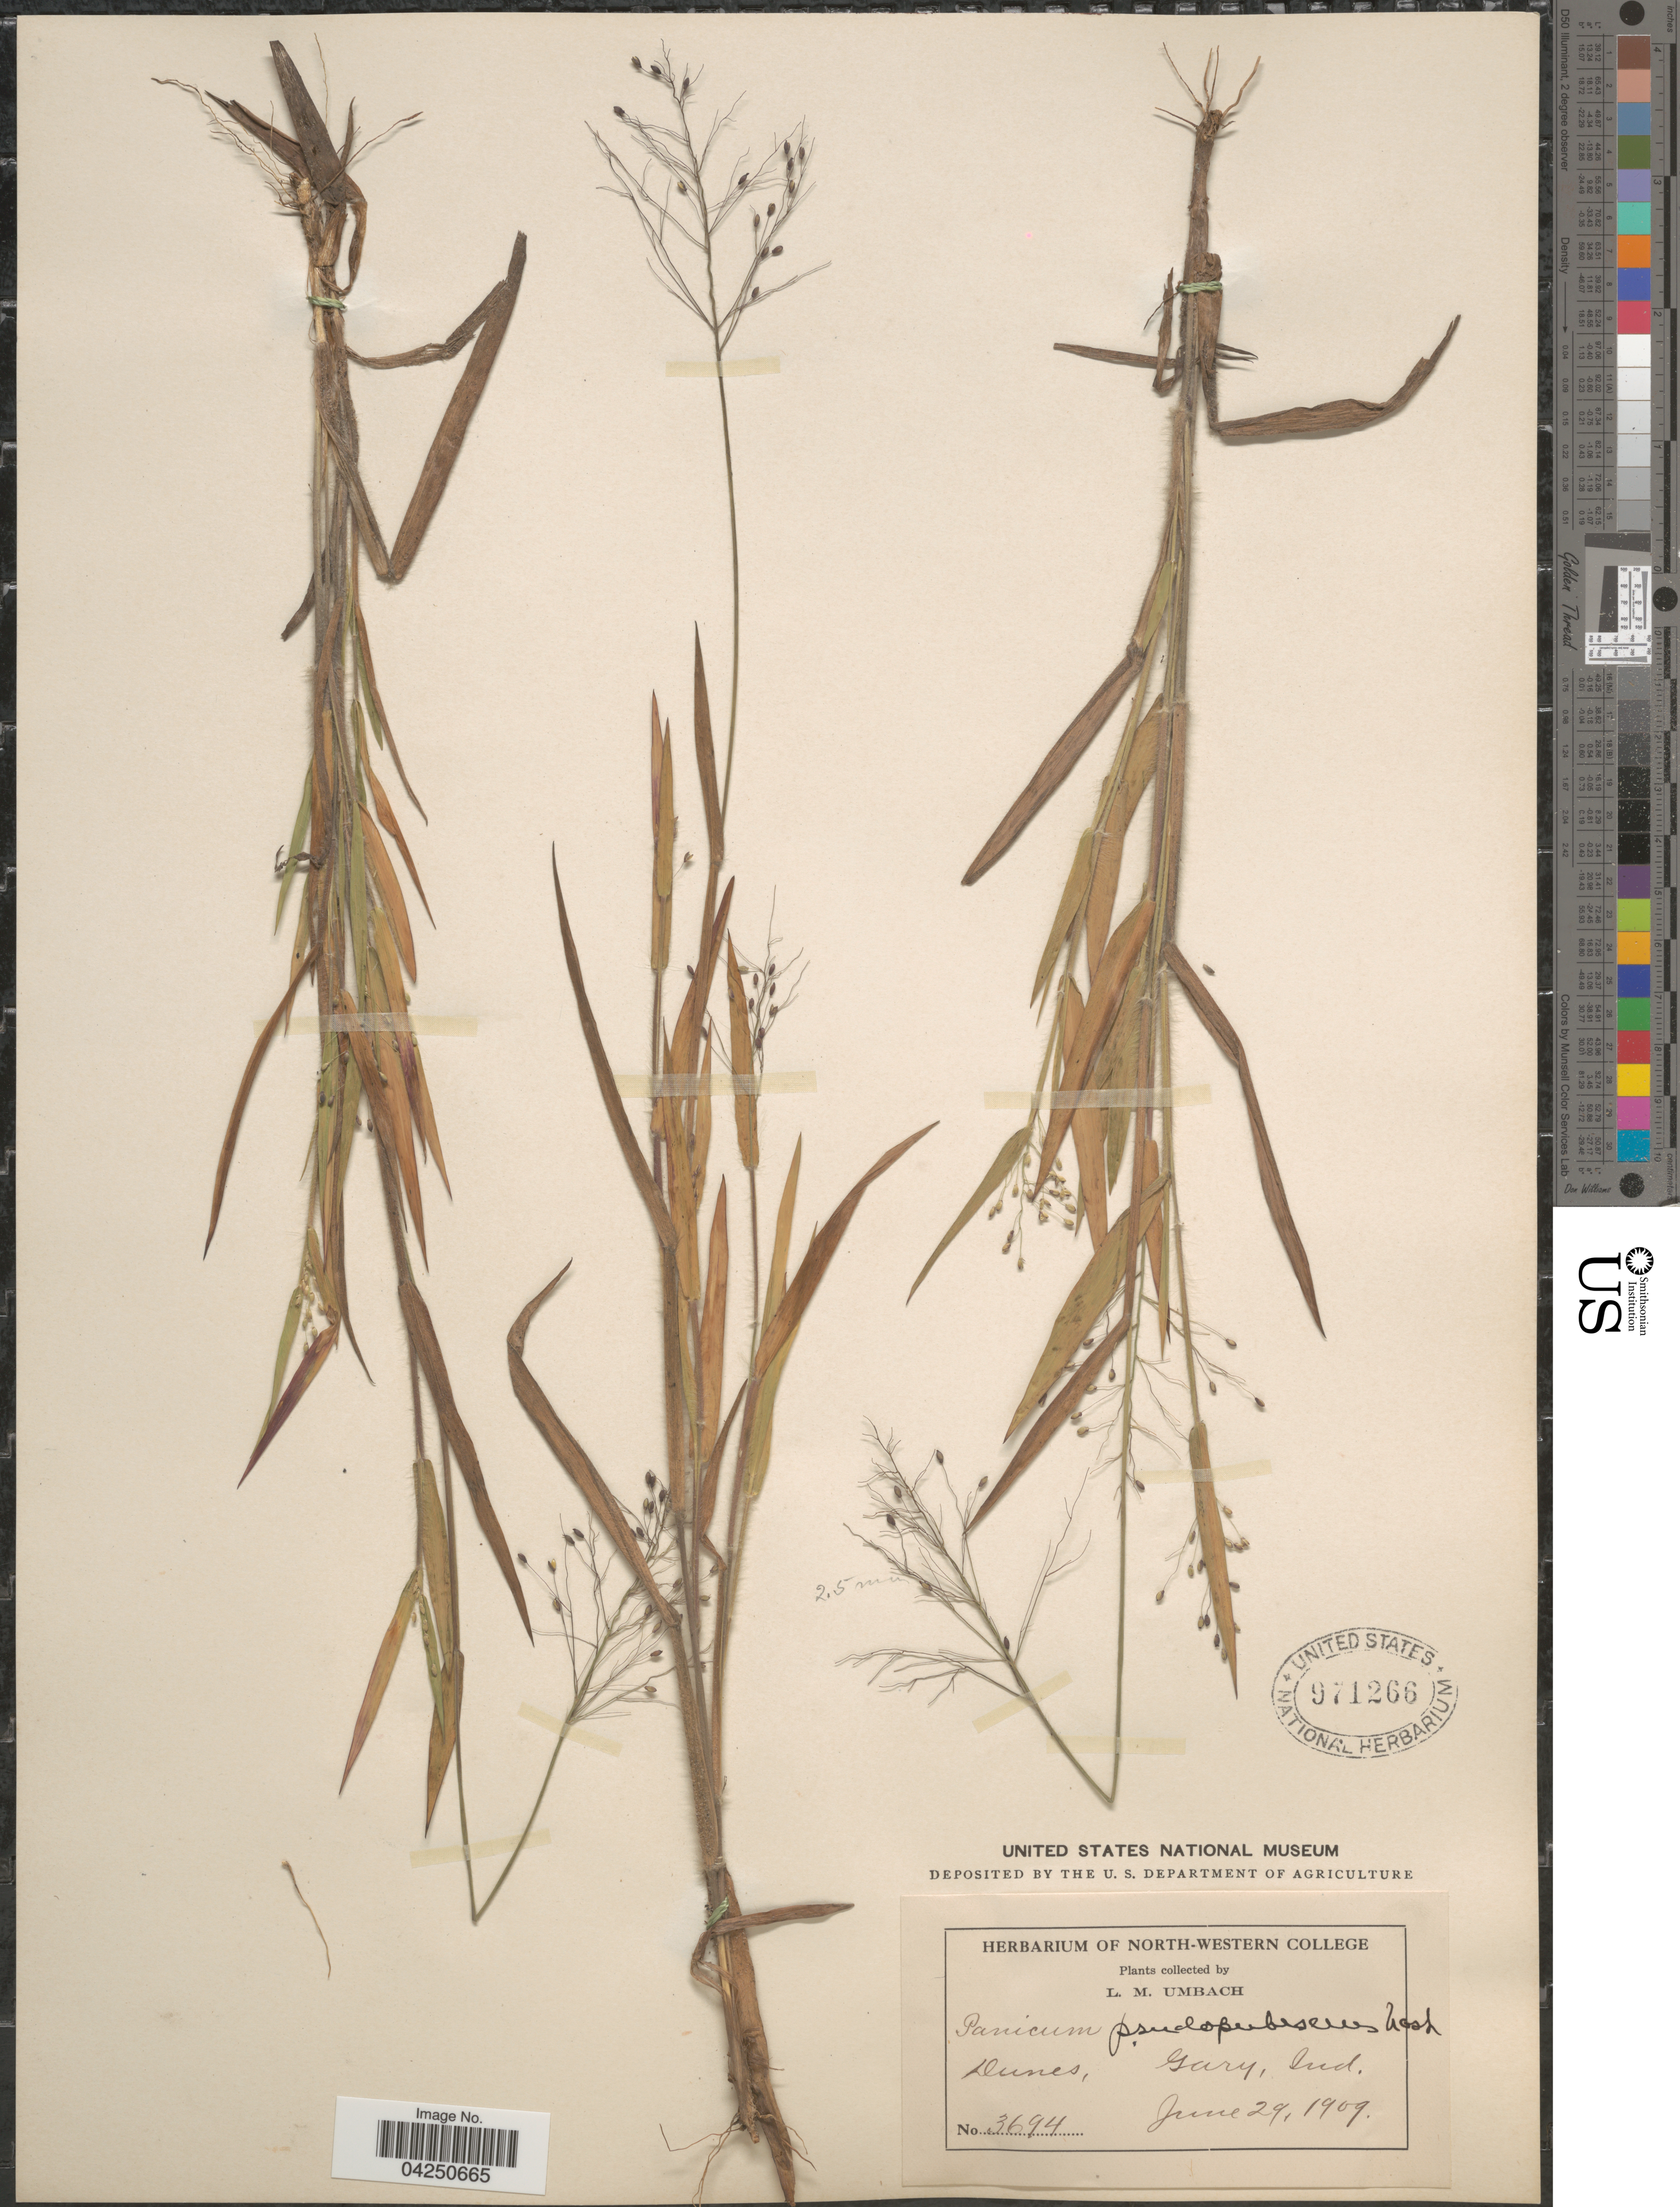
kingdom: Plantae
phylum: Tracheophyta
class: Liliopsida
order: Poales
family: Poaceae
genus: Dichanthelium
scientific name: Dichanthelium acuminatum var. acuminatum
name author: (Sw.) Gould & C.A. Clark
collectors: L. M. Umbach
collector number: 3694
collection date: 1909-06-29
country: United States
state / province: Indiana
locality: Dunes, Gary.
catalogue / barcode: US 971266